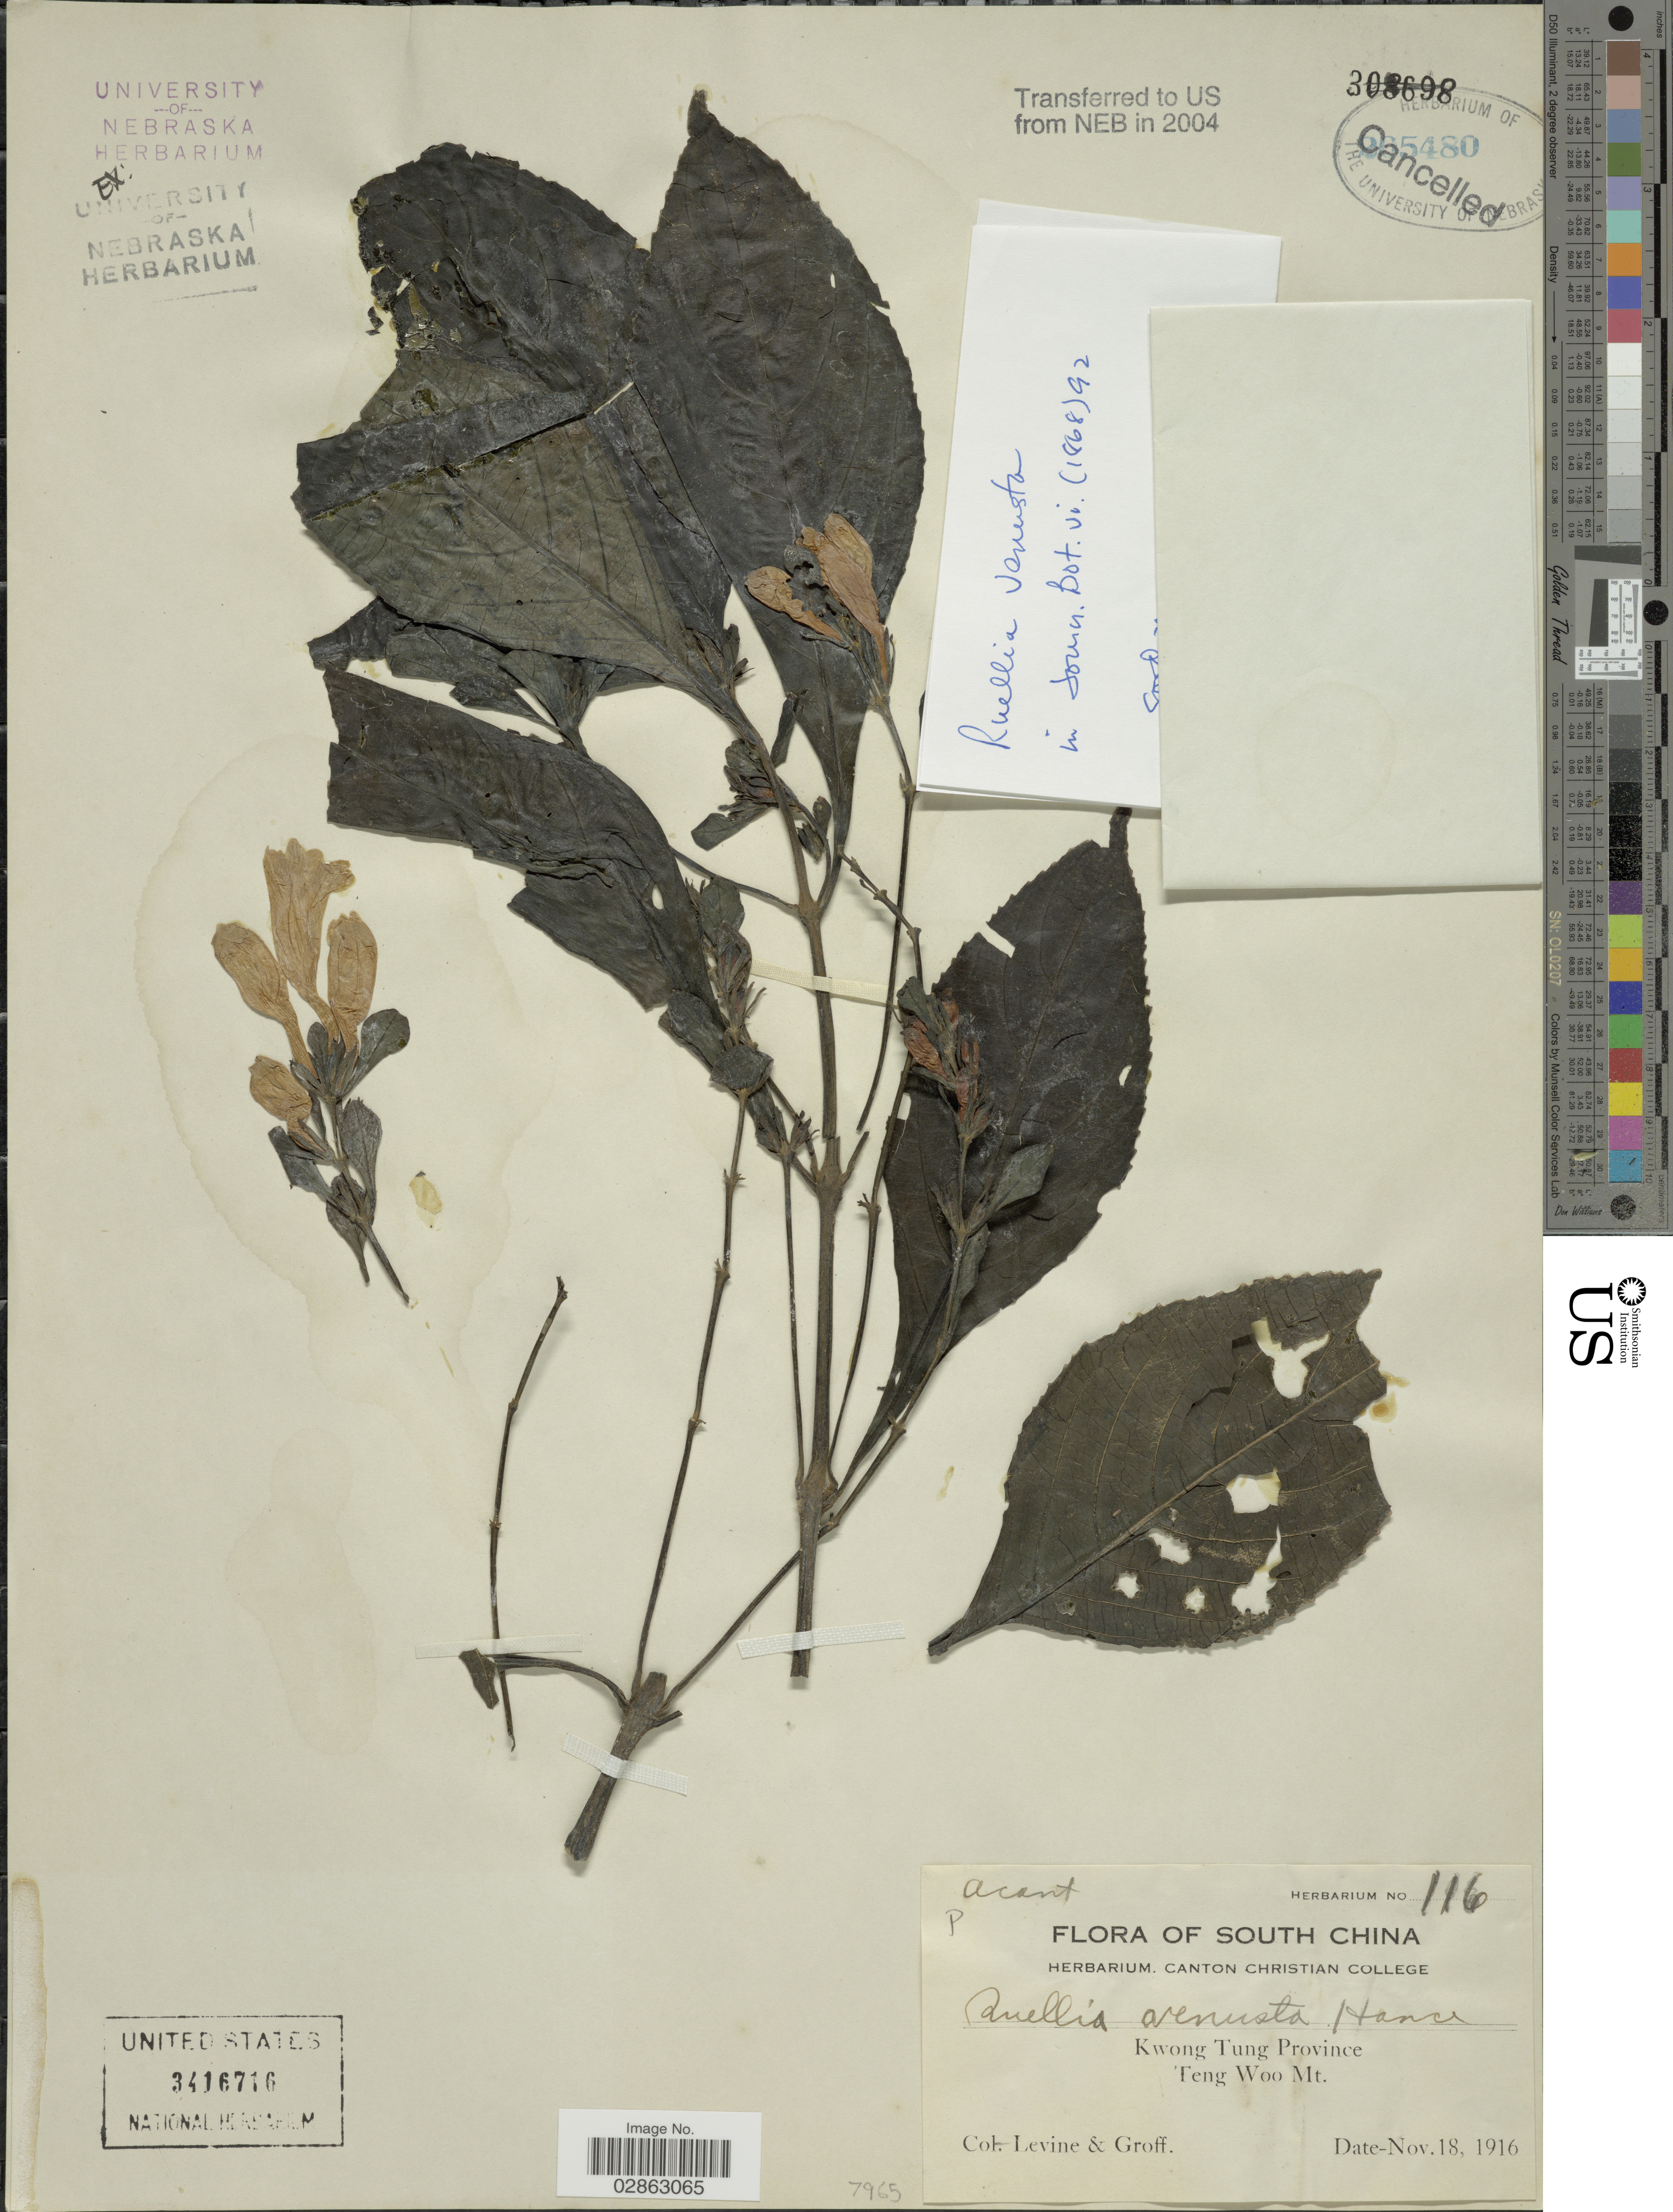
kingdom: Plantae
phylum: Tracheophyta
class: Magnoliopsida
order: Lamiales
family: Acanthaceae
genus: Ruellia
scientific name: Ruellia venusta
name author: Hance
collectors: -. Levine & -- Groff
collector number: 116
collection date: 1916-11-18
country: China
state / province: Guangdong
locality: South China. Kwong Tung Province. Teng Woo Mt.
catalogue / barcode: US 3416716